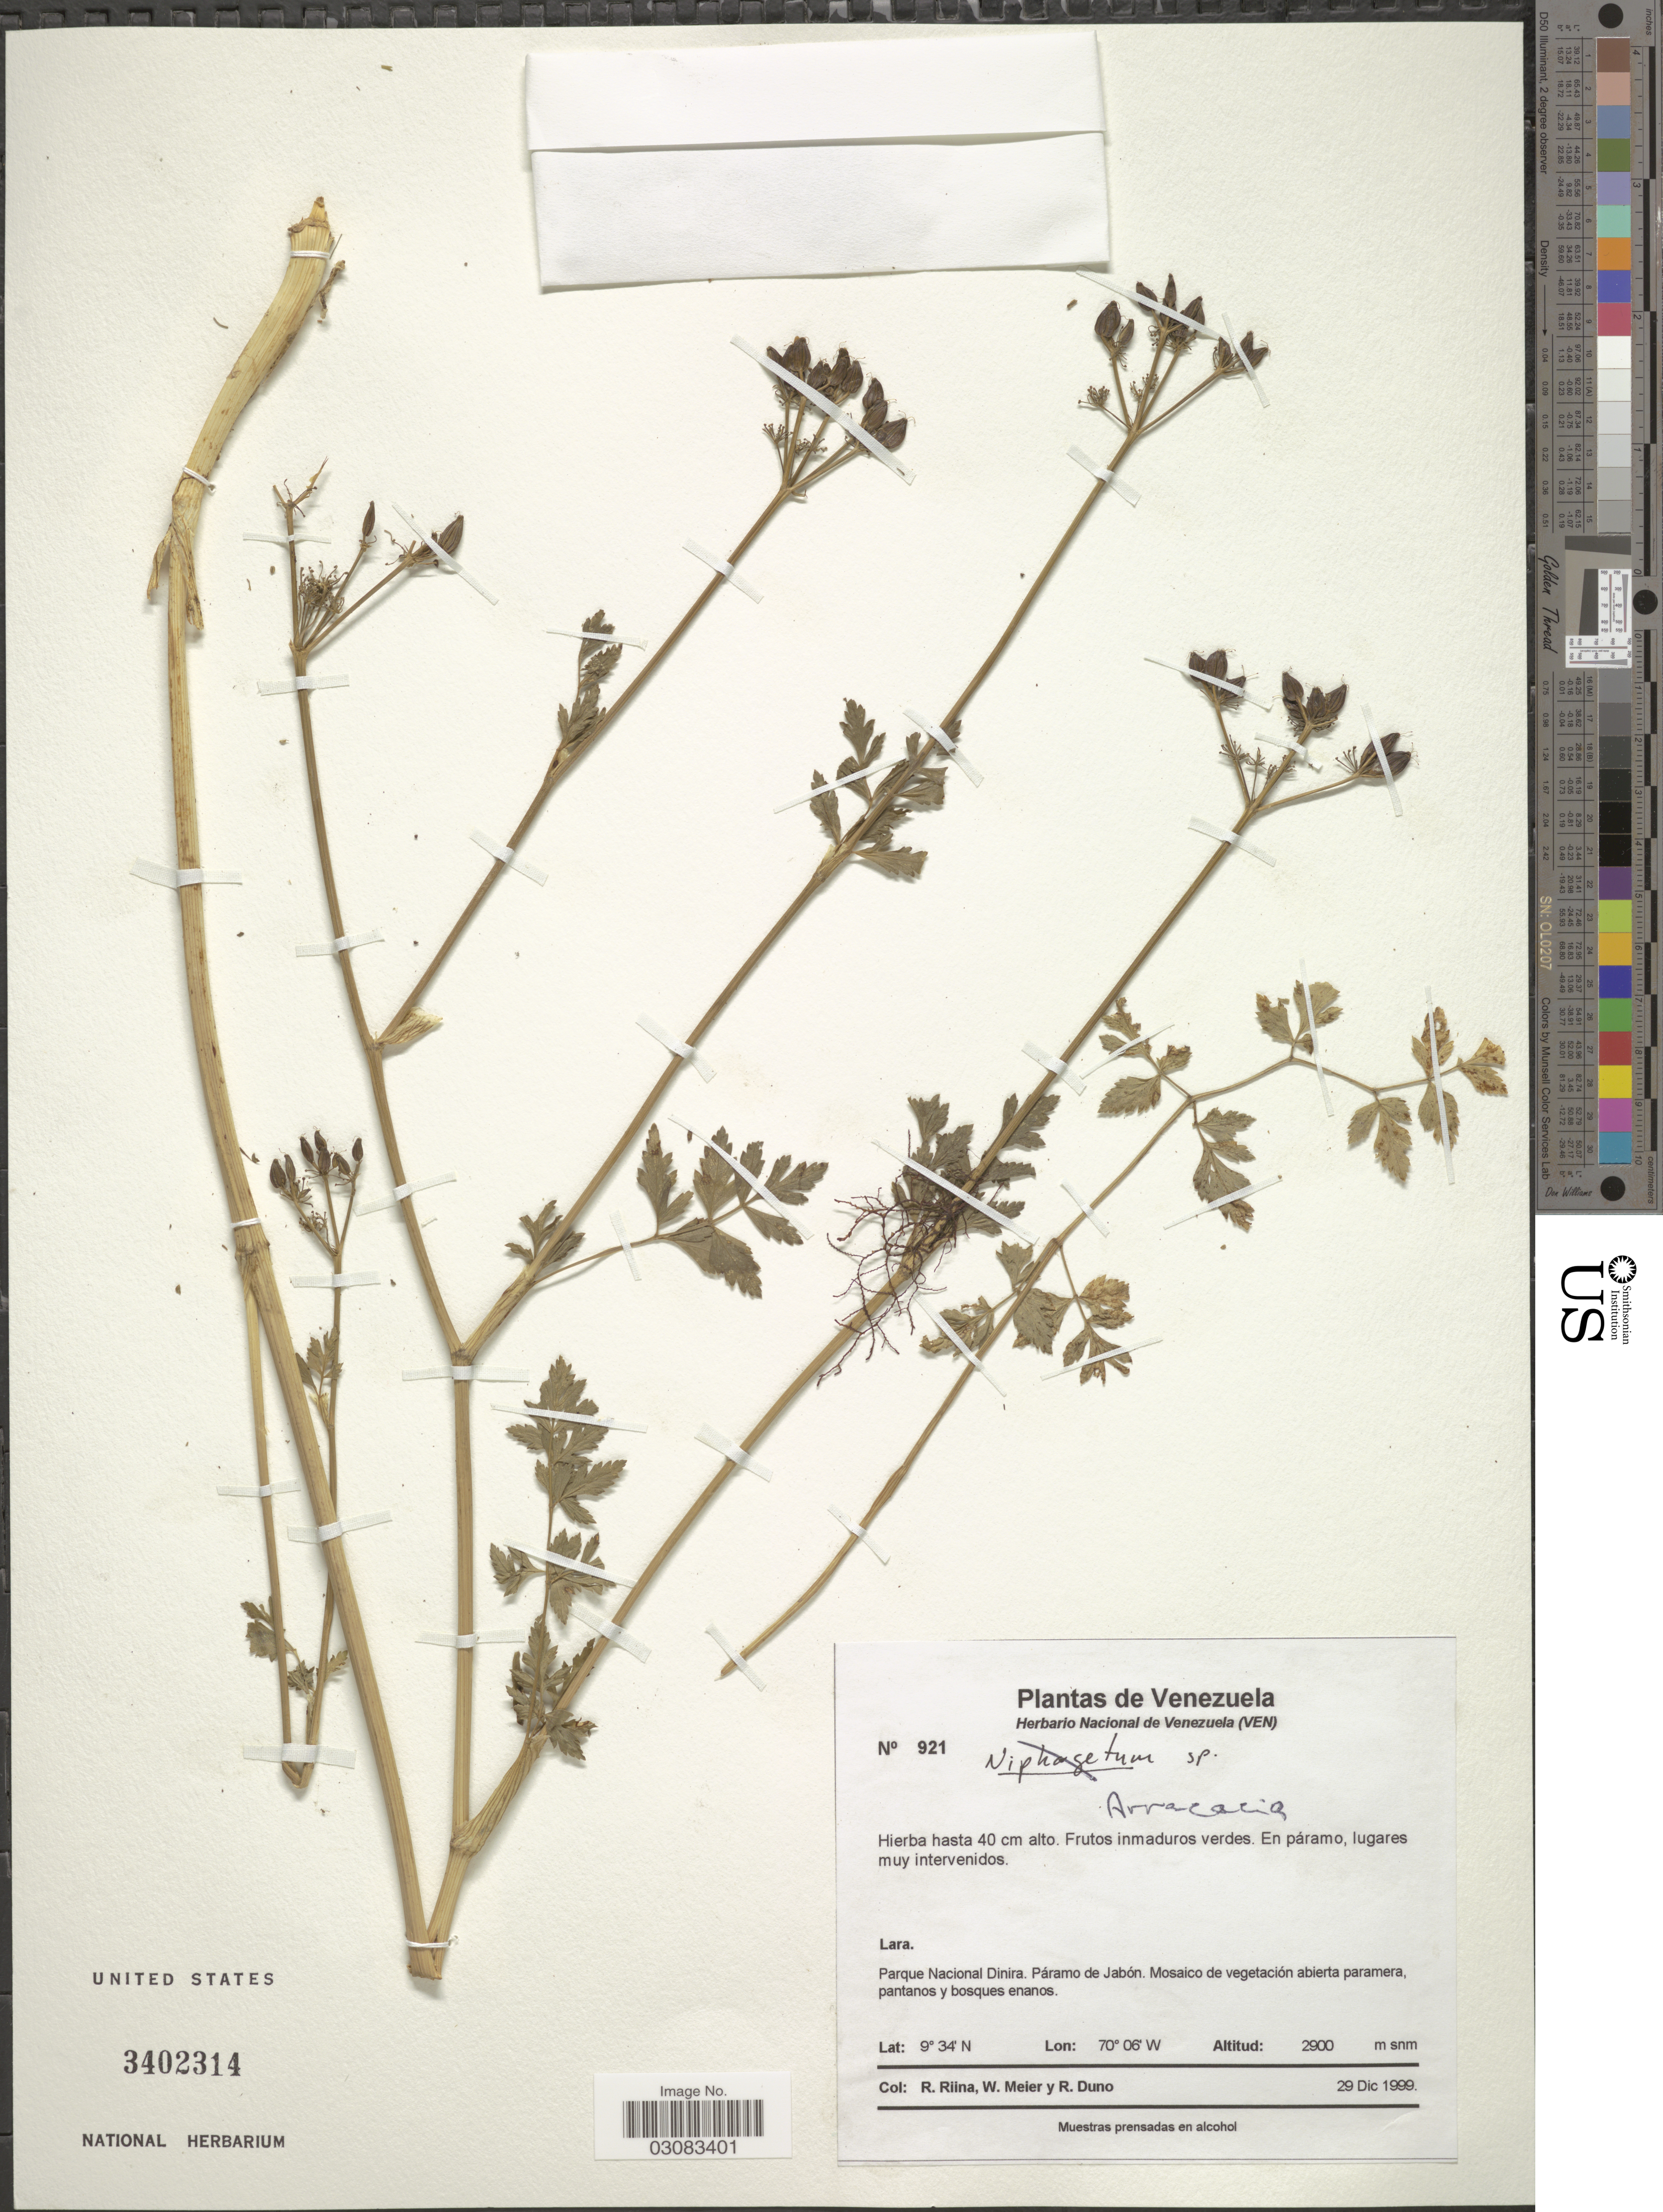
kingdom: Plantae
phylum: Tracheophyta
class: Magnoliopsida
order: Apiales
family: Apiaceae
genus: Niphogeton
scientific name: Niphogeton sp.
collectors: R. Riina, W. Meier & R. Duno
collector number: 921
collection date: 1999-12-29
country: Venezuela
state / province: Lara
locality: Parque Nacional Dinira. Páramo de Jabón.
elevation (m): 2900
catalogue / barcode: US 3402314